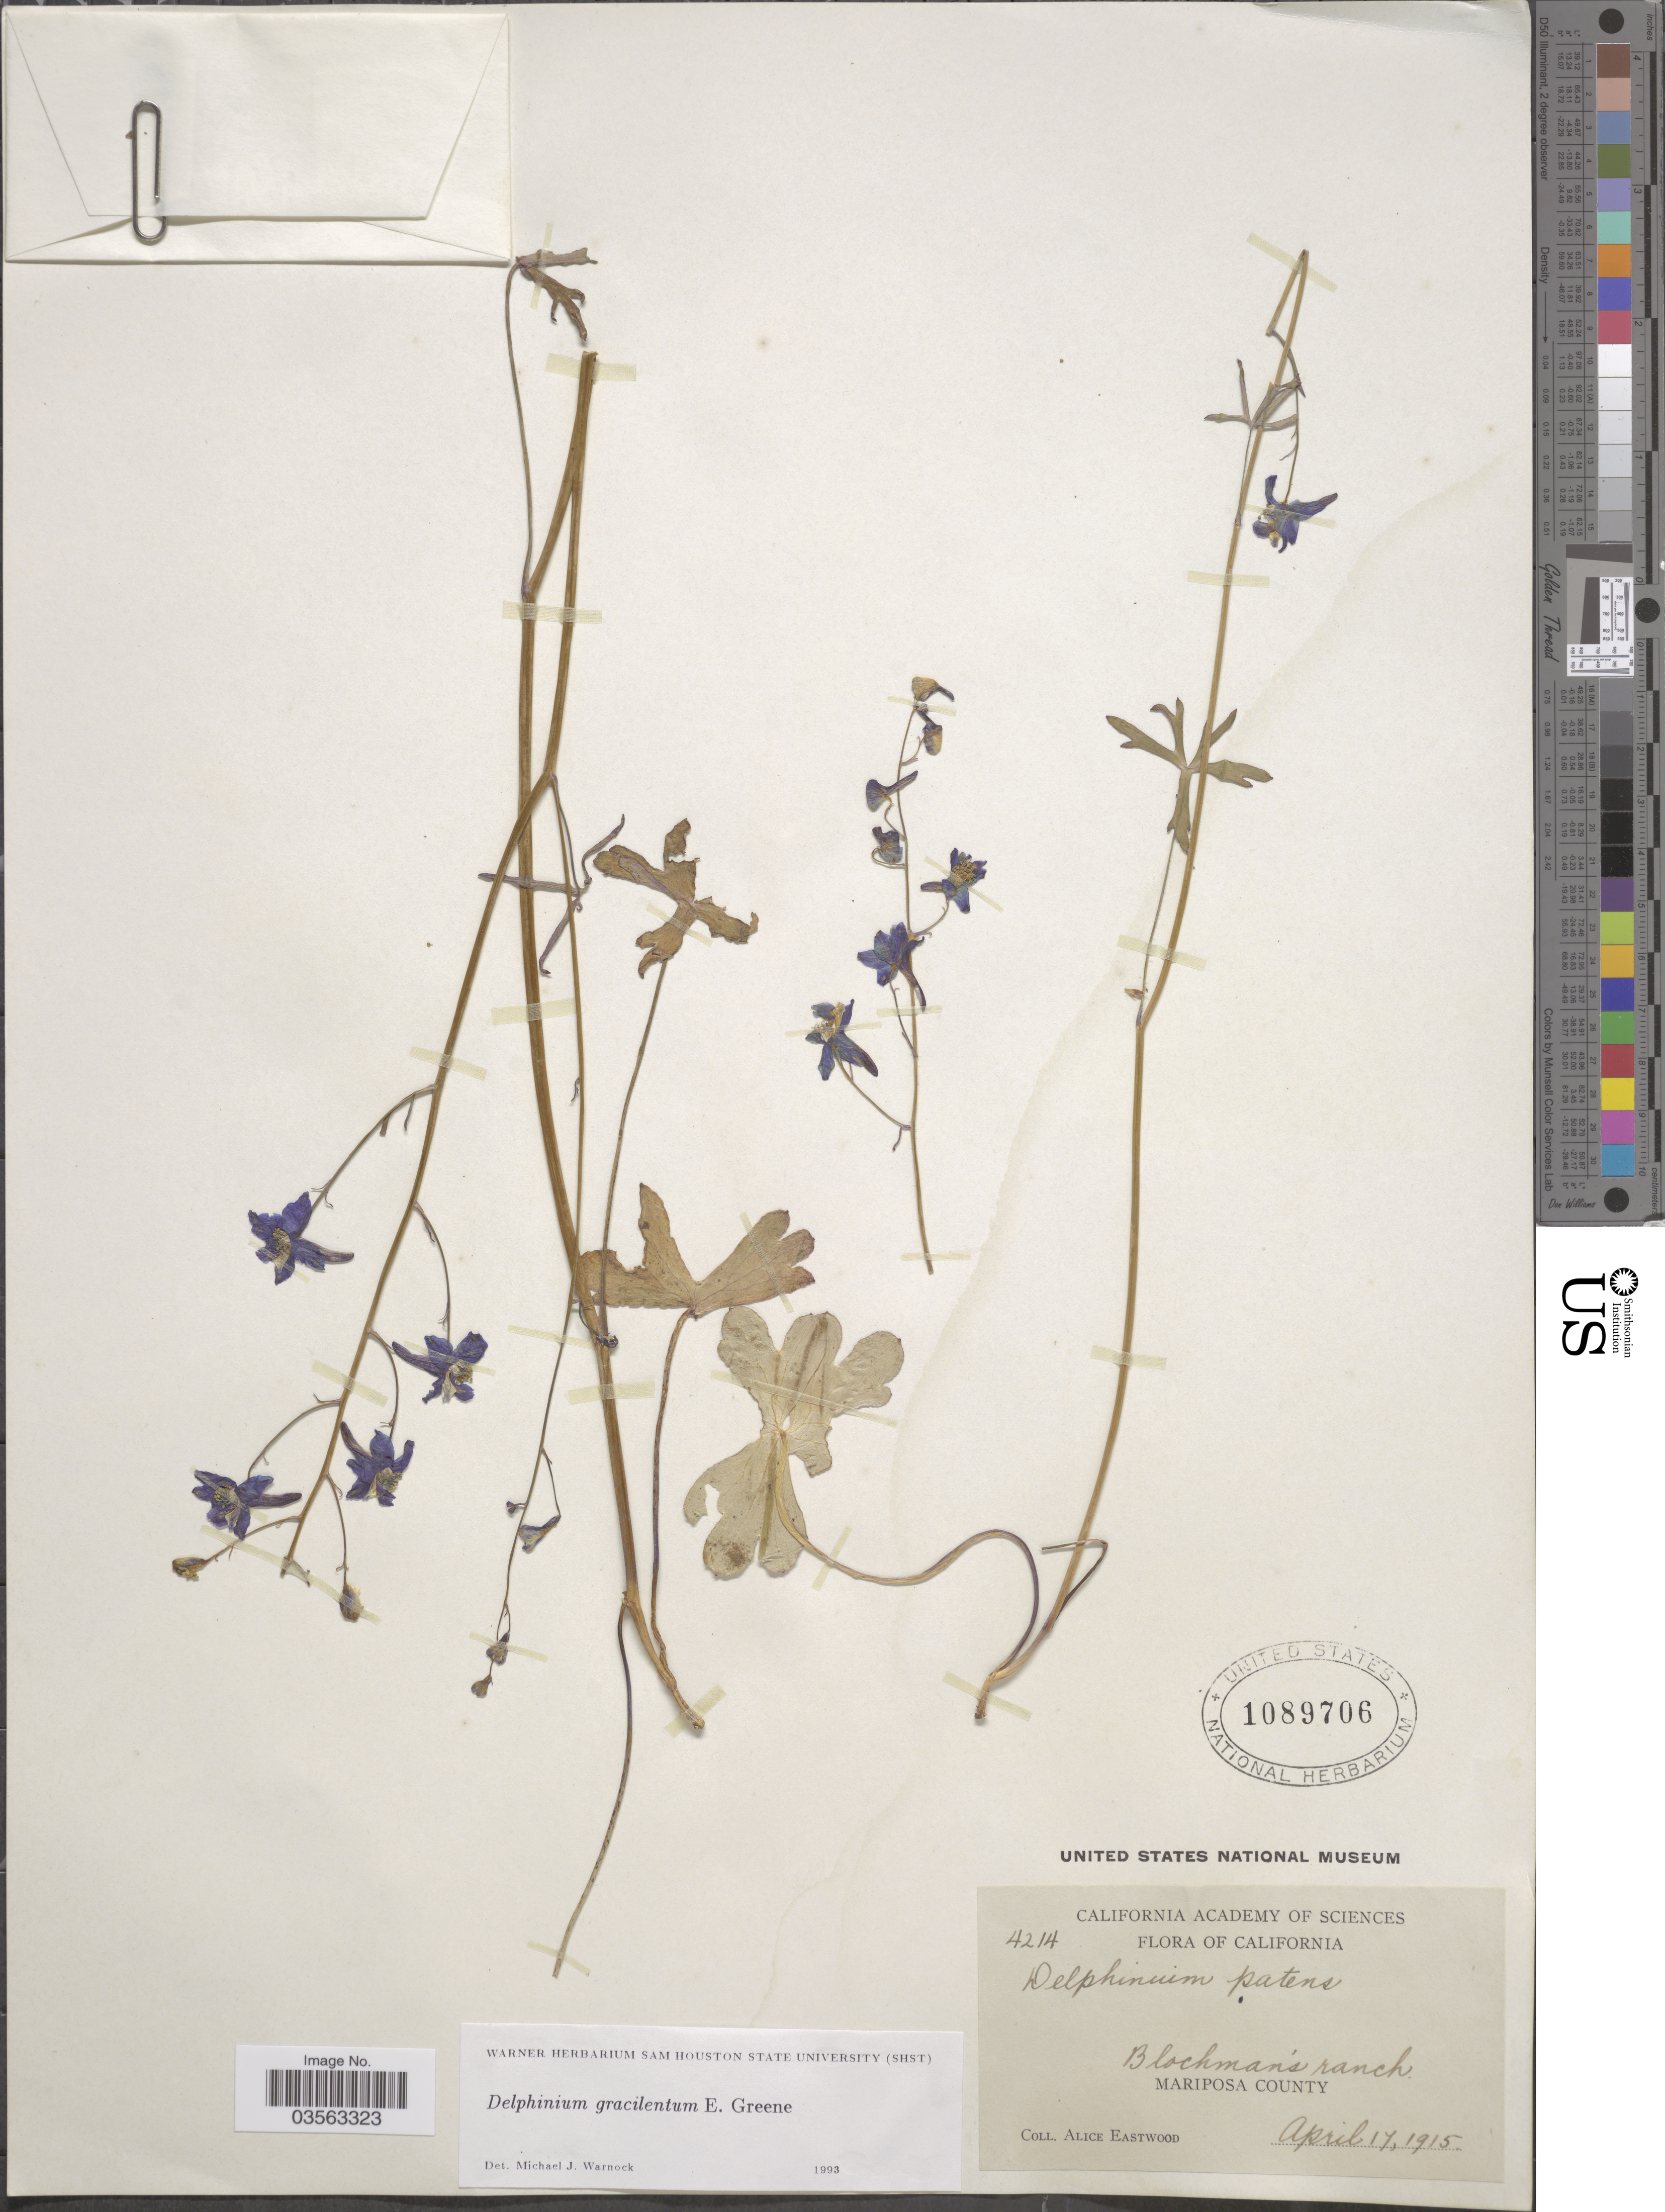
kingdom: Plantae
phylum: Tracheophyta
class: Magnoliopsida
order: Ranunculales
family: Ranunculaceae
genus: Delphinium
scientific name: Delphinium gracilentum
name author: Greene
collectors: A. Eastwood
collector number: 4214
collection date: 1915-04-17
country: United States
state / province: California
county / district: Mariposa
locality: Blockman's ranch. Mariposa County.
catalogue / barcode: US 1089706